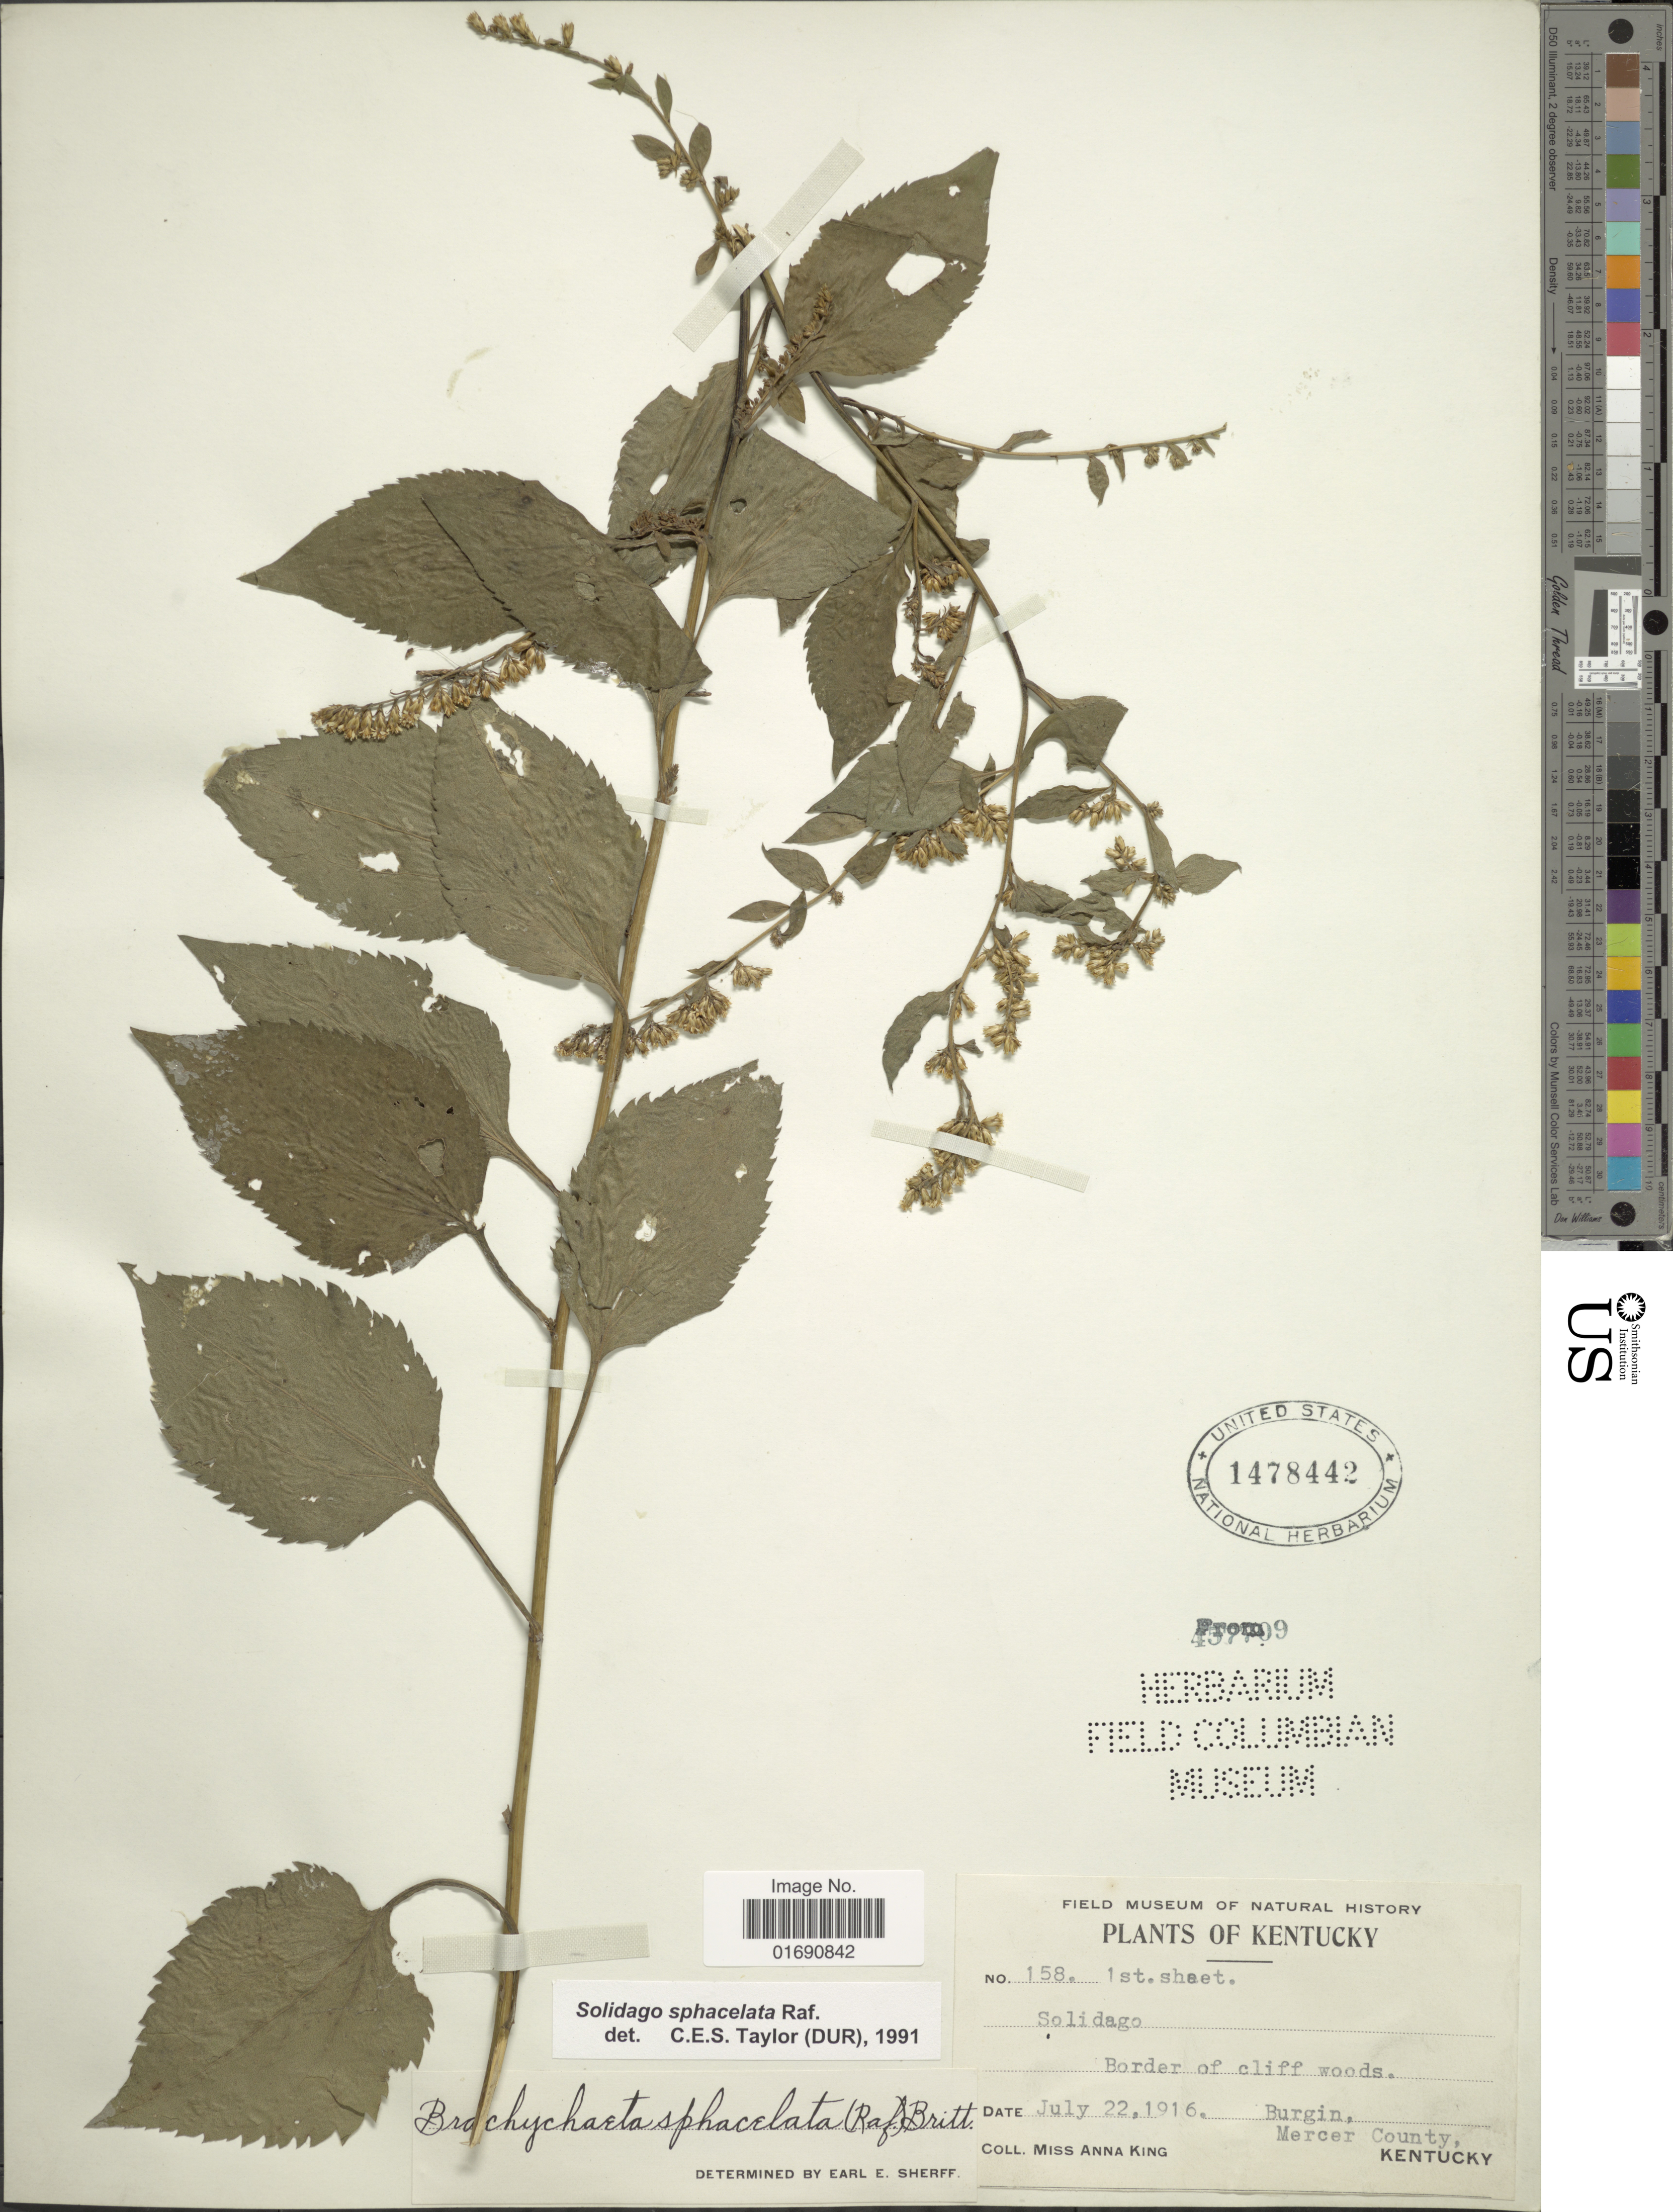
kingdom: Plantae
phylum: Tracheophyta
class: Magnoliopsida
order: Asterales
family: Asteraceae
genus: Solidago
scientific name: Solidago sphacelata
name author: Raf.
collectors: A. King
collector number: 158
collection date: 1916-07-22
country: United States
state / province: Kentucky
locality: Border of cliff woods, Burgin, Mercer County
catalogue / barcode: US 1478442